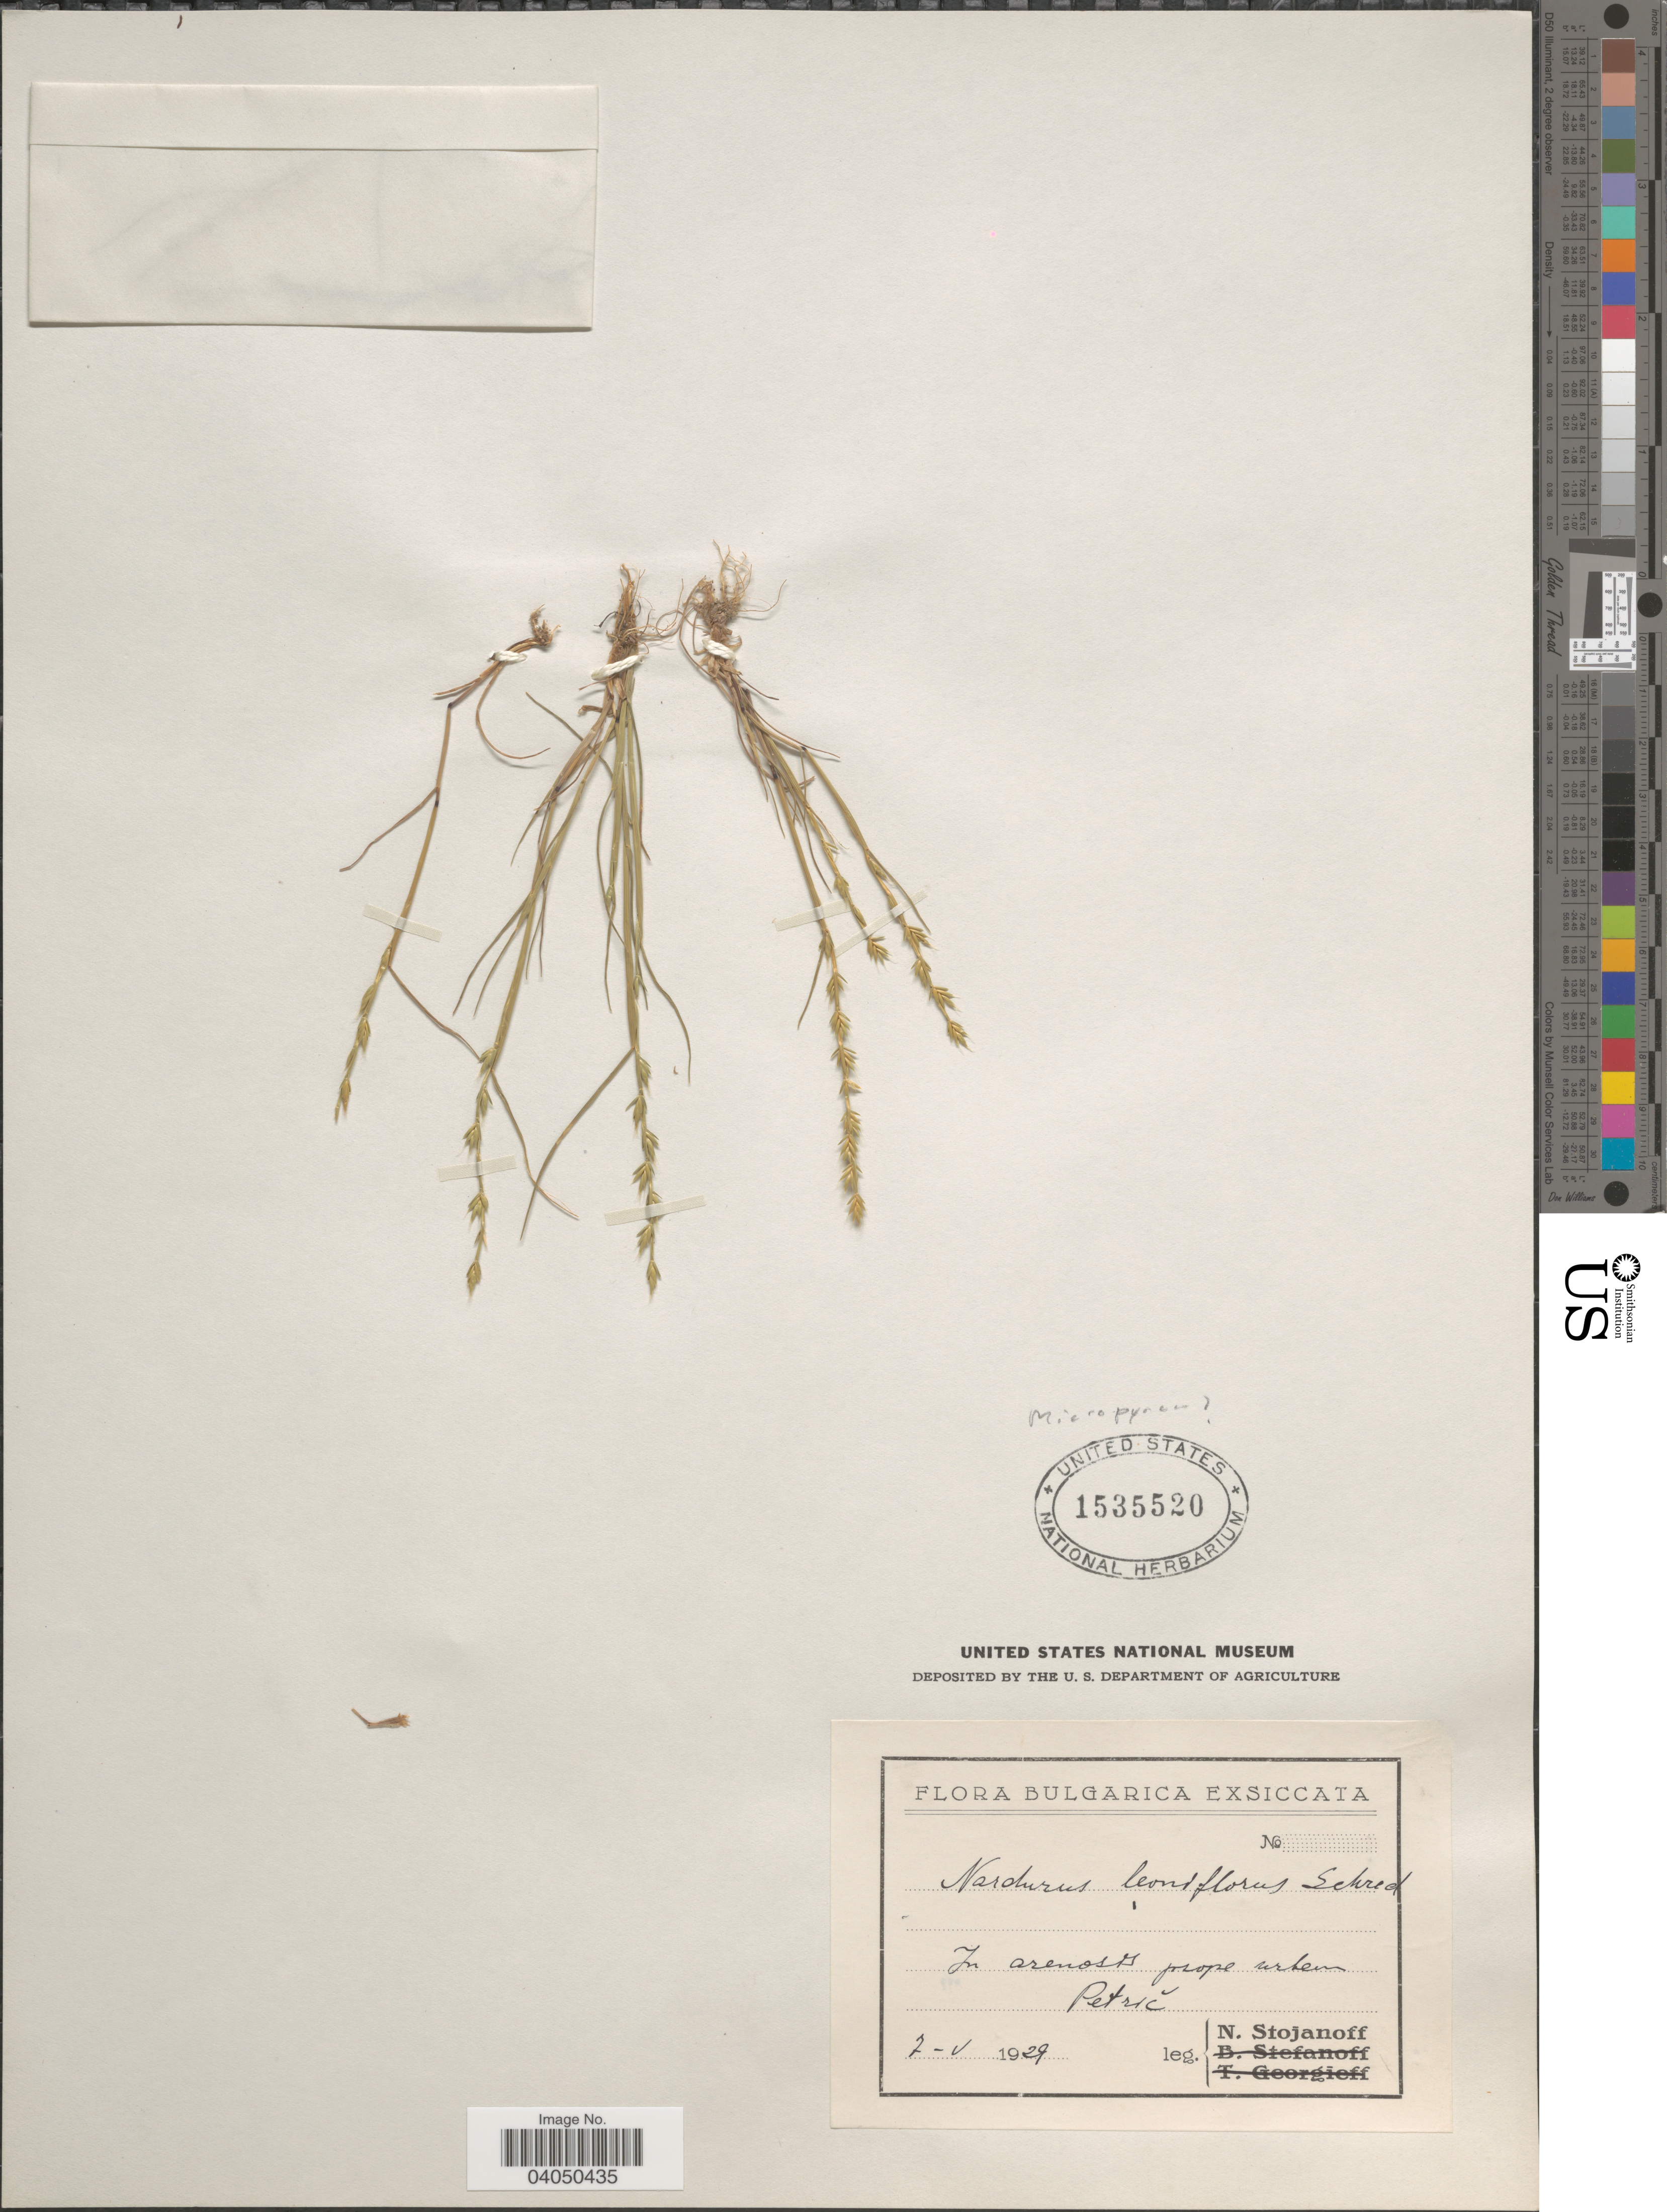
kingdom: Plantae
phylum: Tracheophyta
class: Liliopsida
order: Poales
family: Poaceae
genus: Festuca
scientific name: Festuca sp.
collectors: N. Stojanoff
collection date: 1929-05-07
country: Bulgaria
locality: Bulgarica. In arenosis prope urbem. Petric.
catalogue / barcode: US 1535520